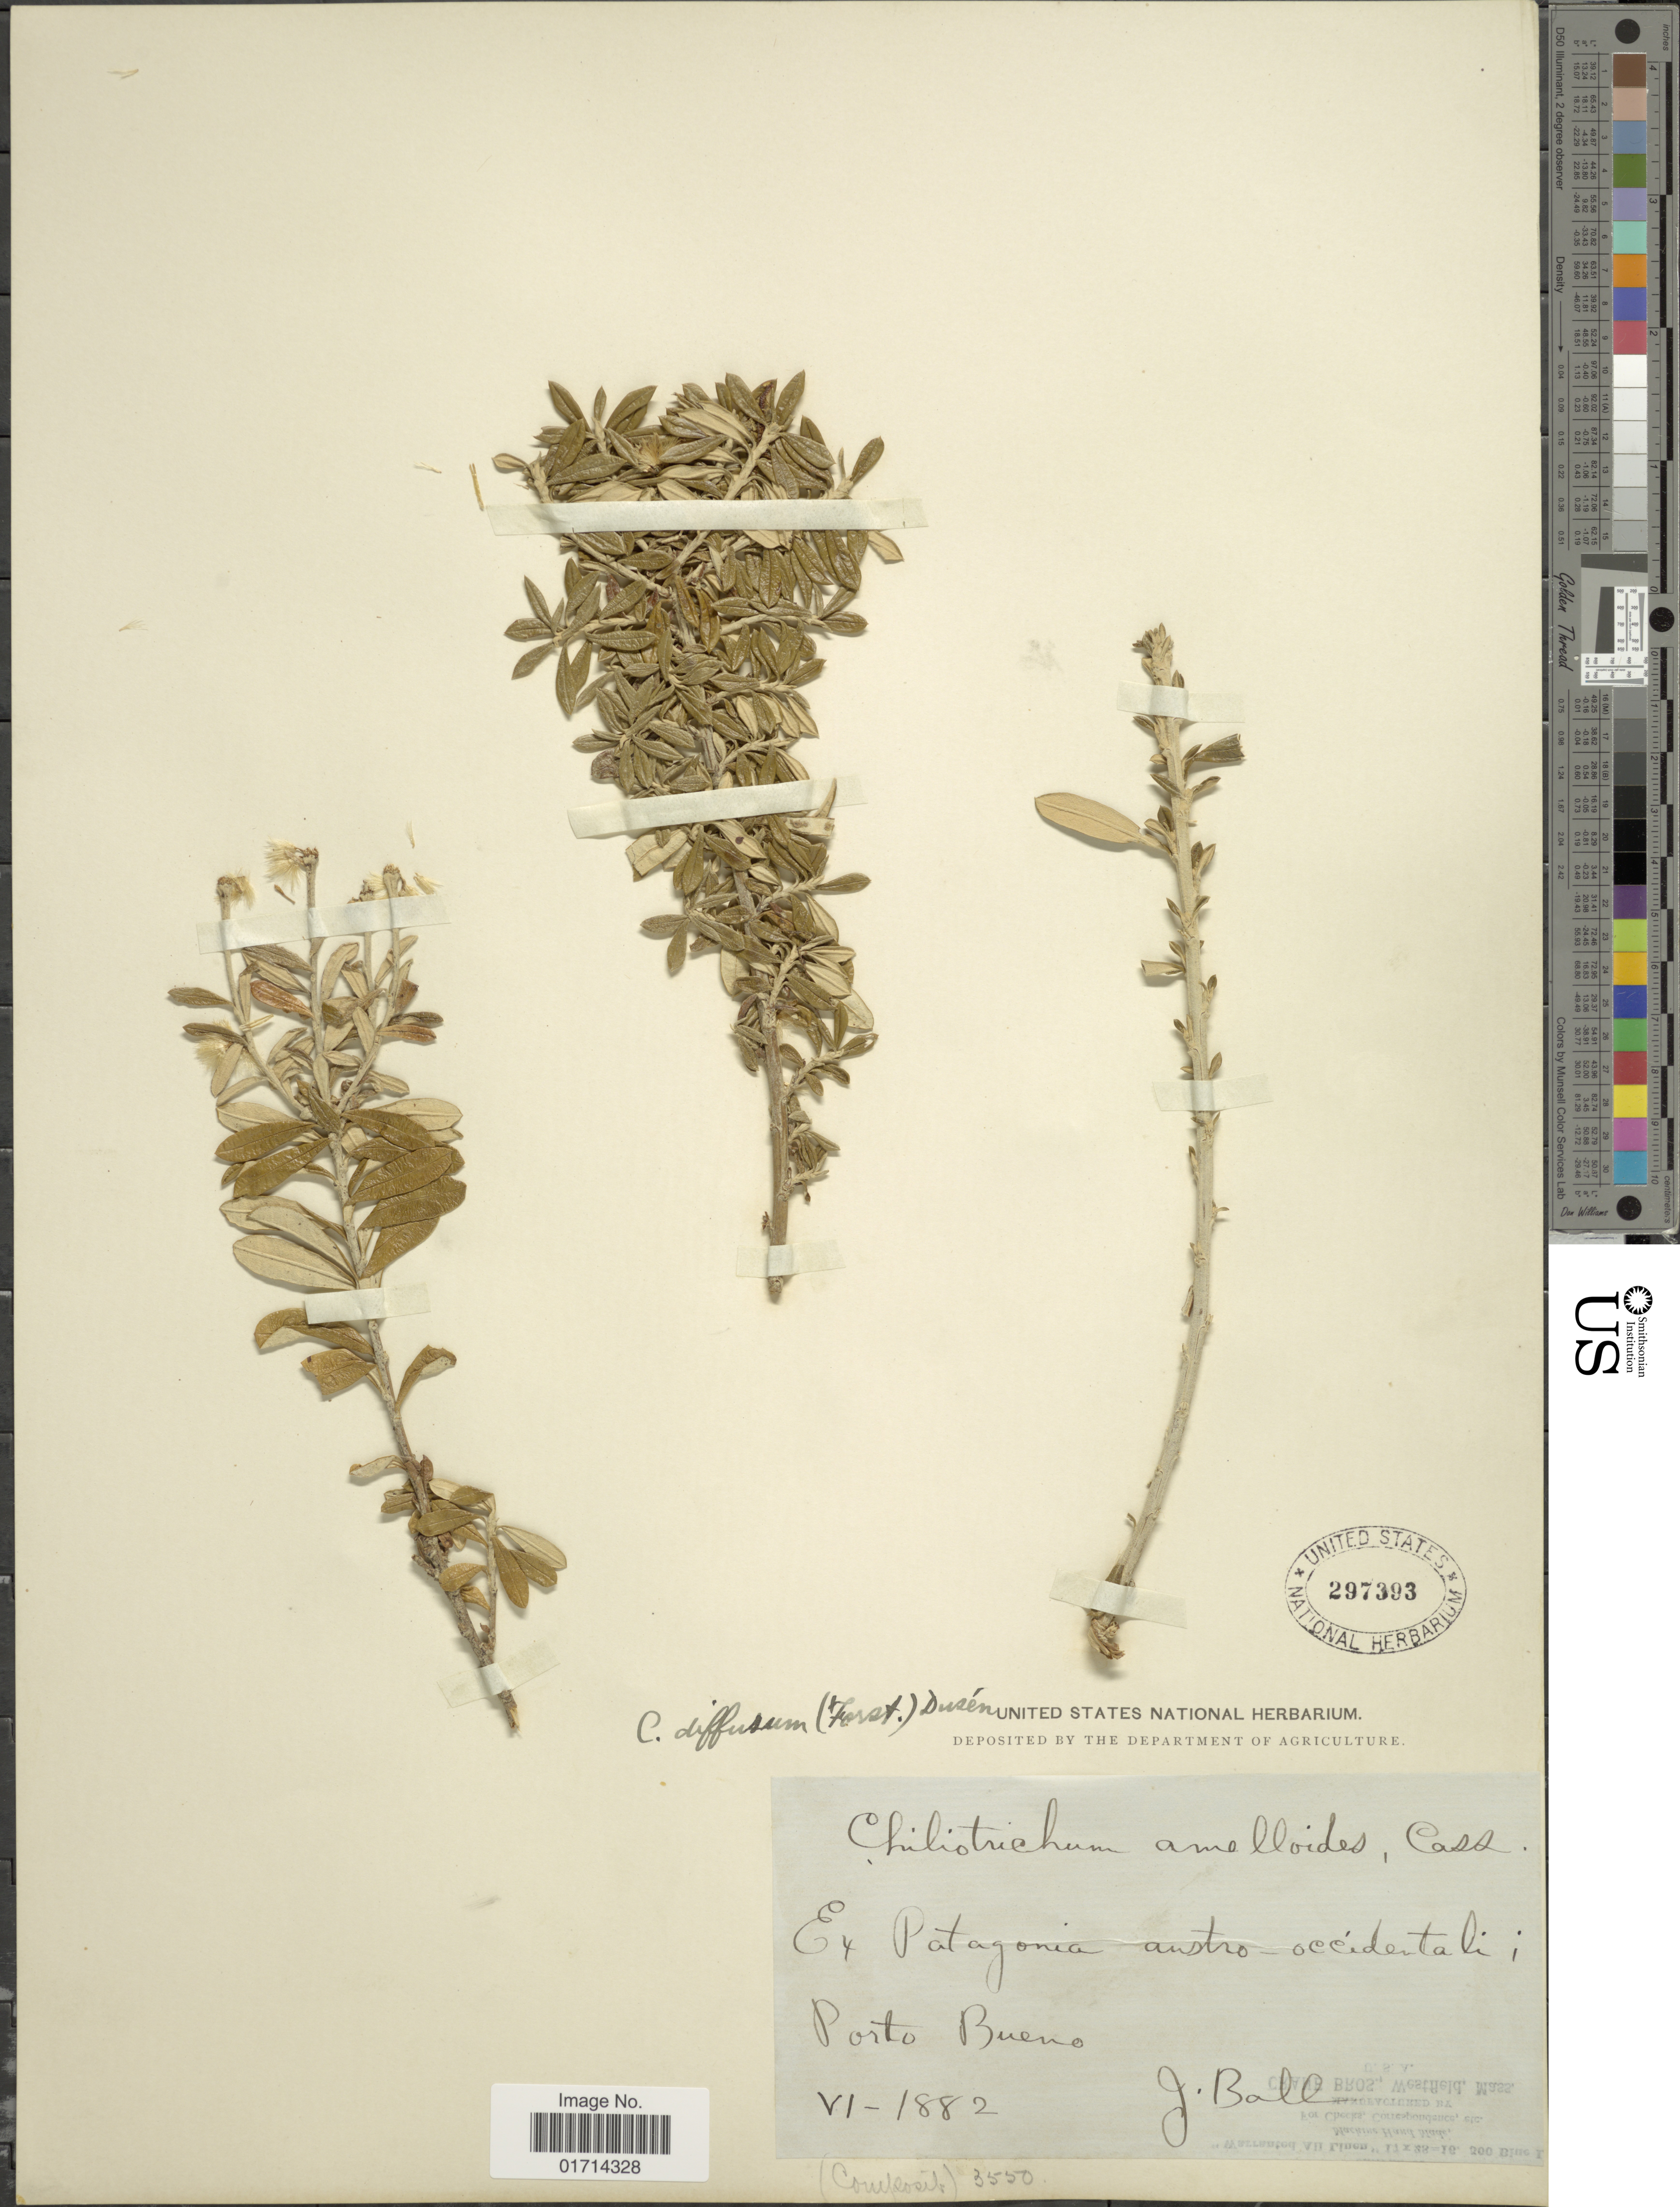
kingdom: Plantae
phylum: Tracheophyta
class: Magnoliopsida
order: Asterales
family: Asteraceae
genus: Chiliotrichum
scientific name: Chiliotrichum diffusum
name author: (G. Forst.) Kuntze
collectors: J. Ball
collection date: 1882-06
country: Chile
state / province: Magallanes y de la Antártica Chilena (XII)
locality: Porto Bueno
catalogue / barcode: US 297393